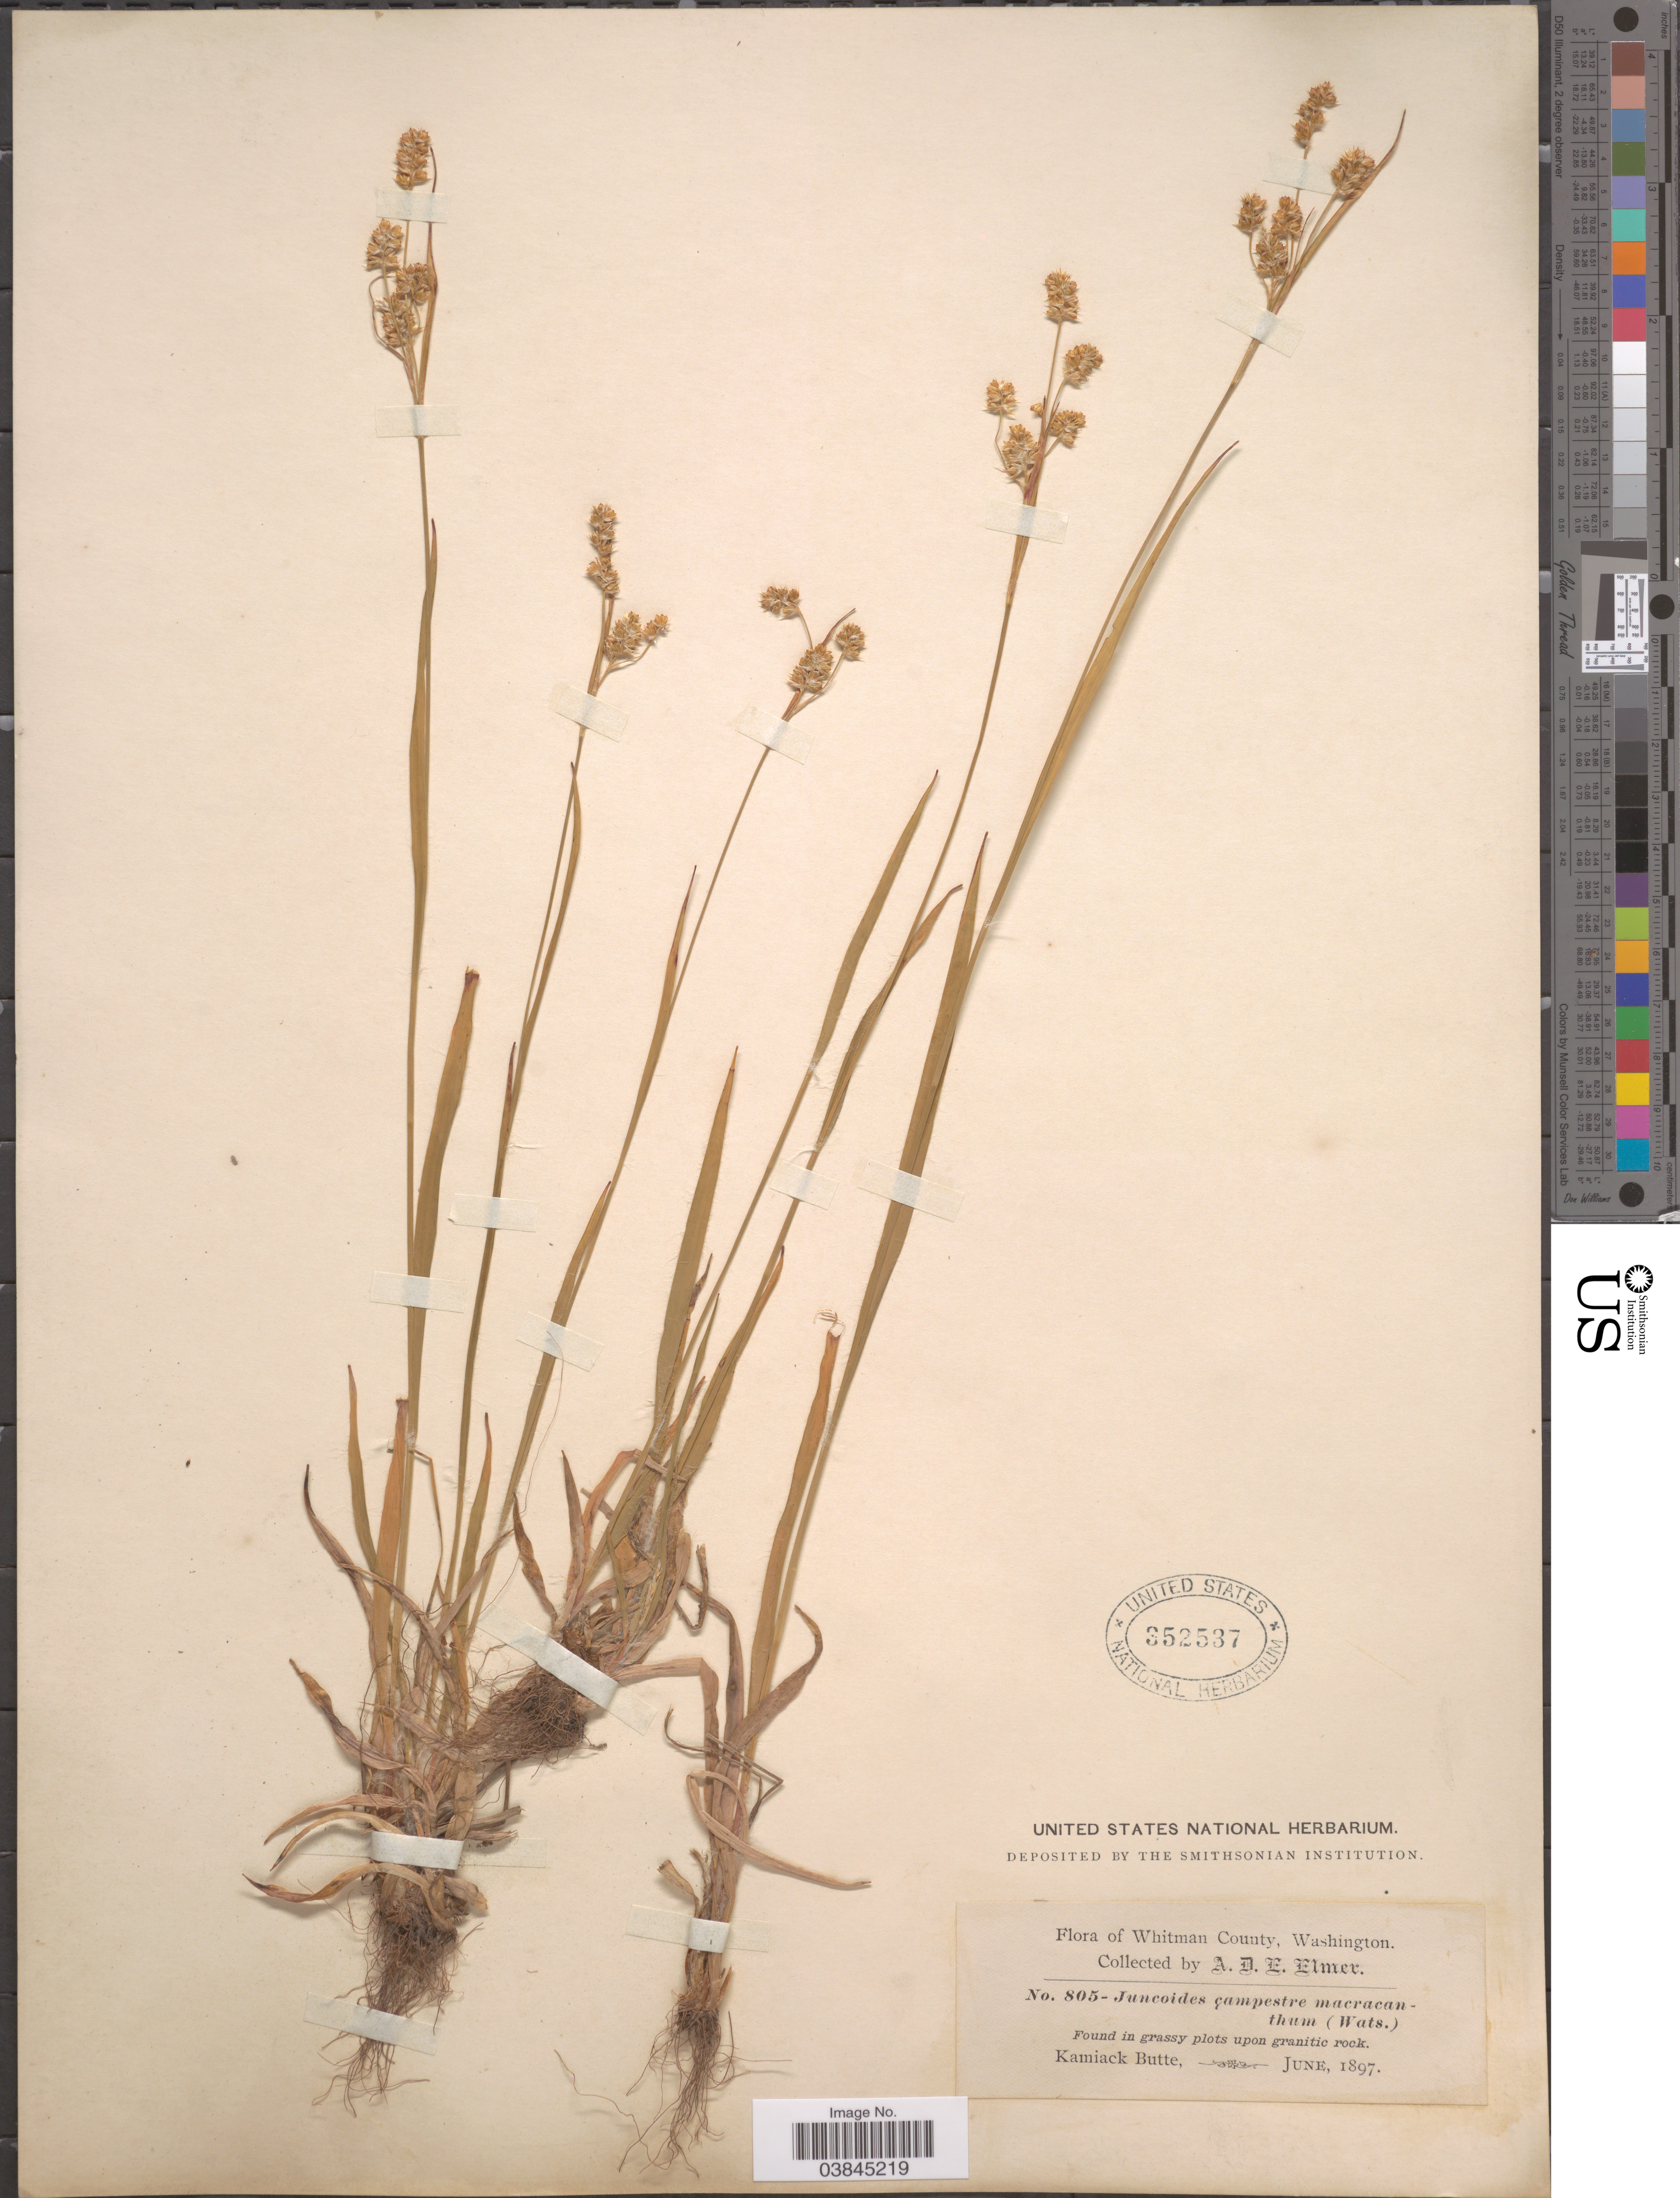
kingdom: Plantae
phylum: Tracheophyta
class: Liliopsida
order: Poales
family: Juncaceae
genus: Luzula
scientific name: Luzula campestris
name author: (L.) DC.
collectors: A. D. E. Elmer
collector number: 805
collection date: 1897-06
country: United States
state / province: Washington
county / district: Whitman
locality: Whitman County. Kamiack Butte.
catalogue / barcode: US 352537